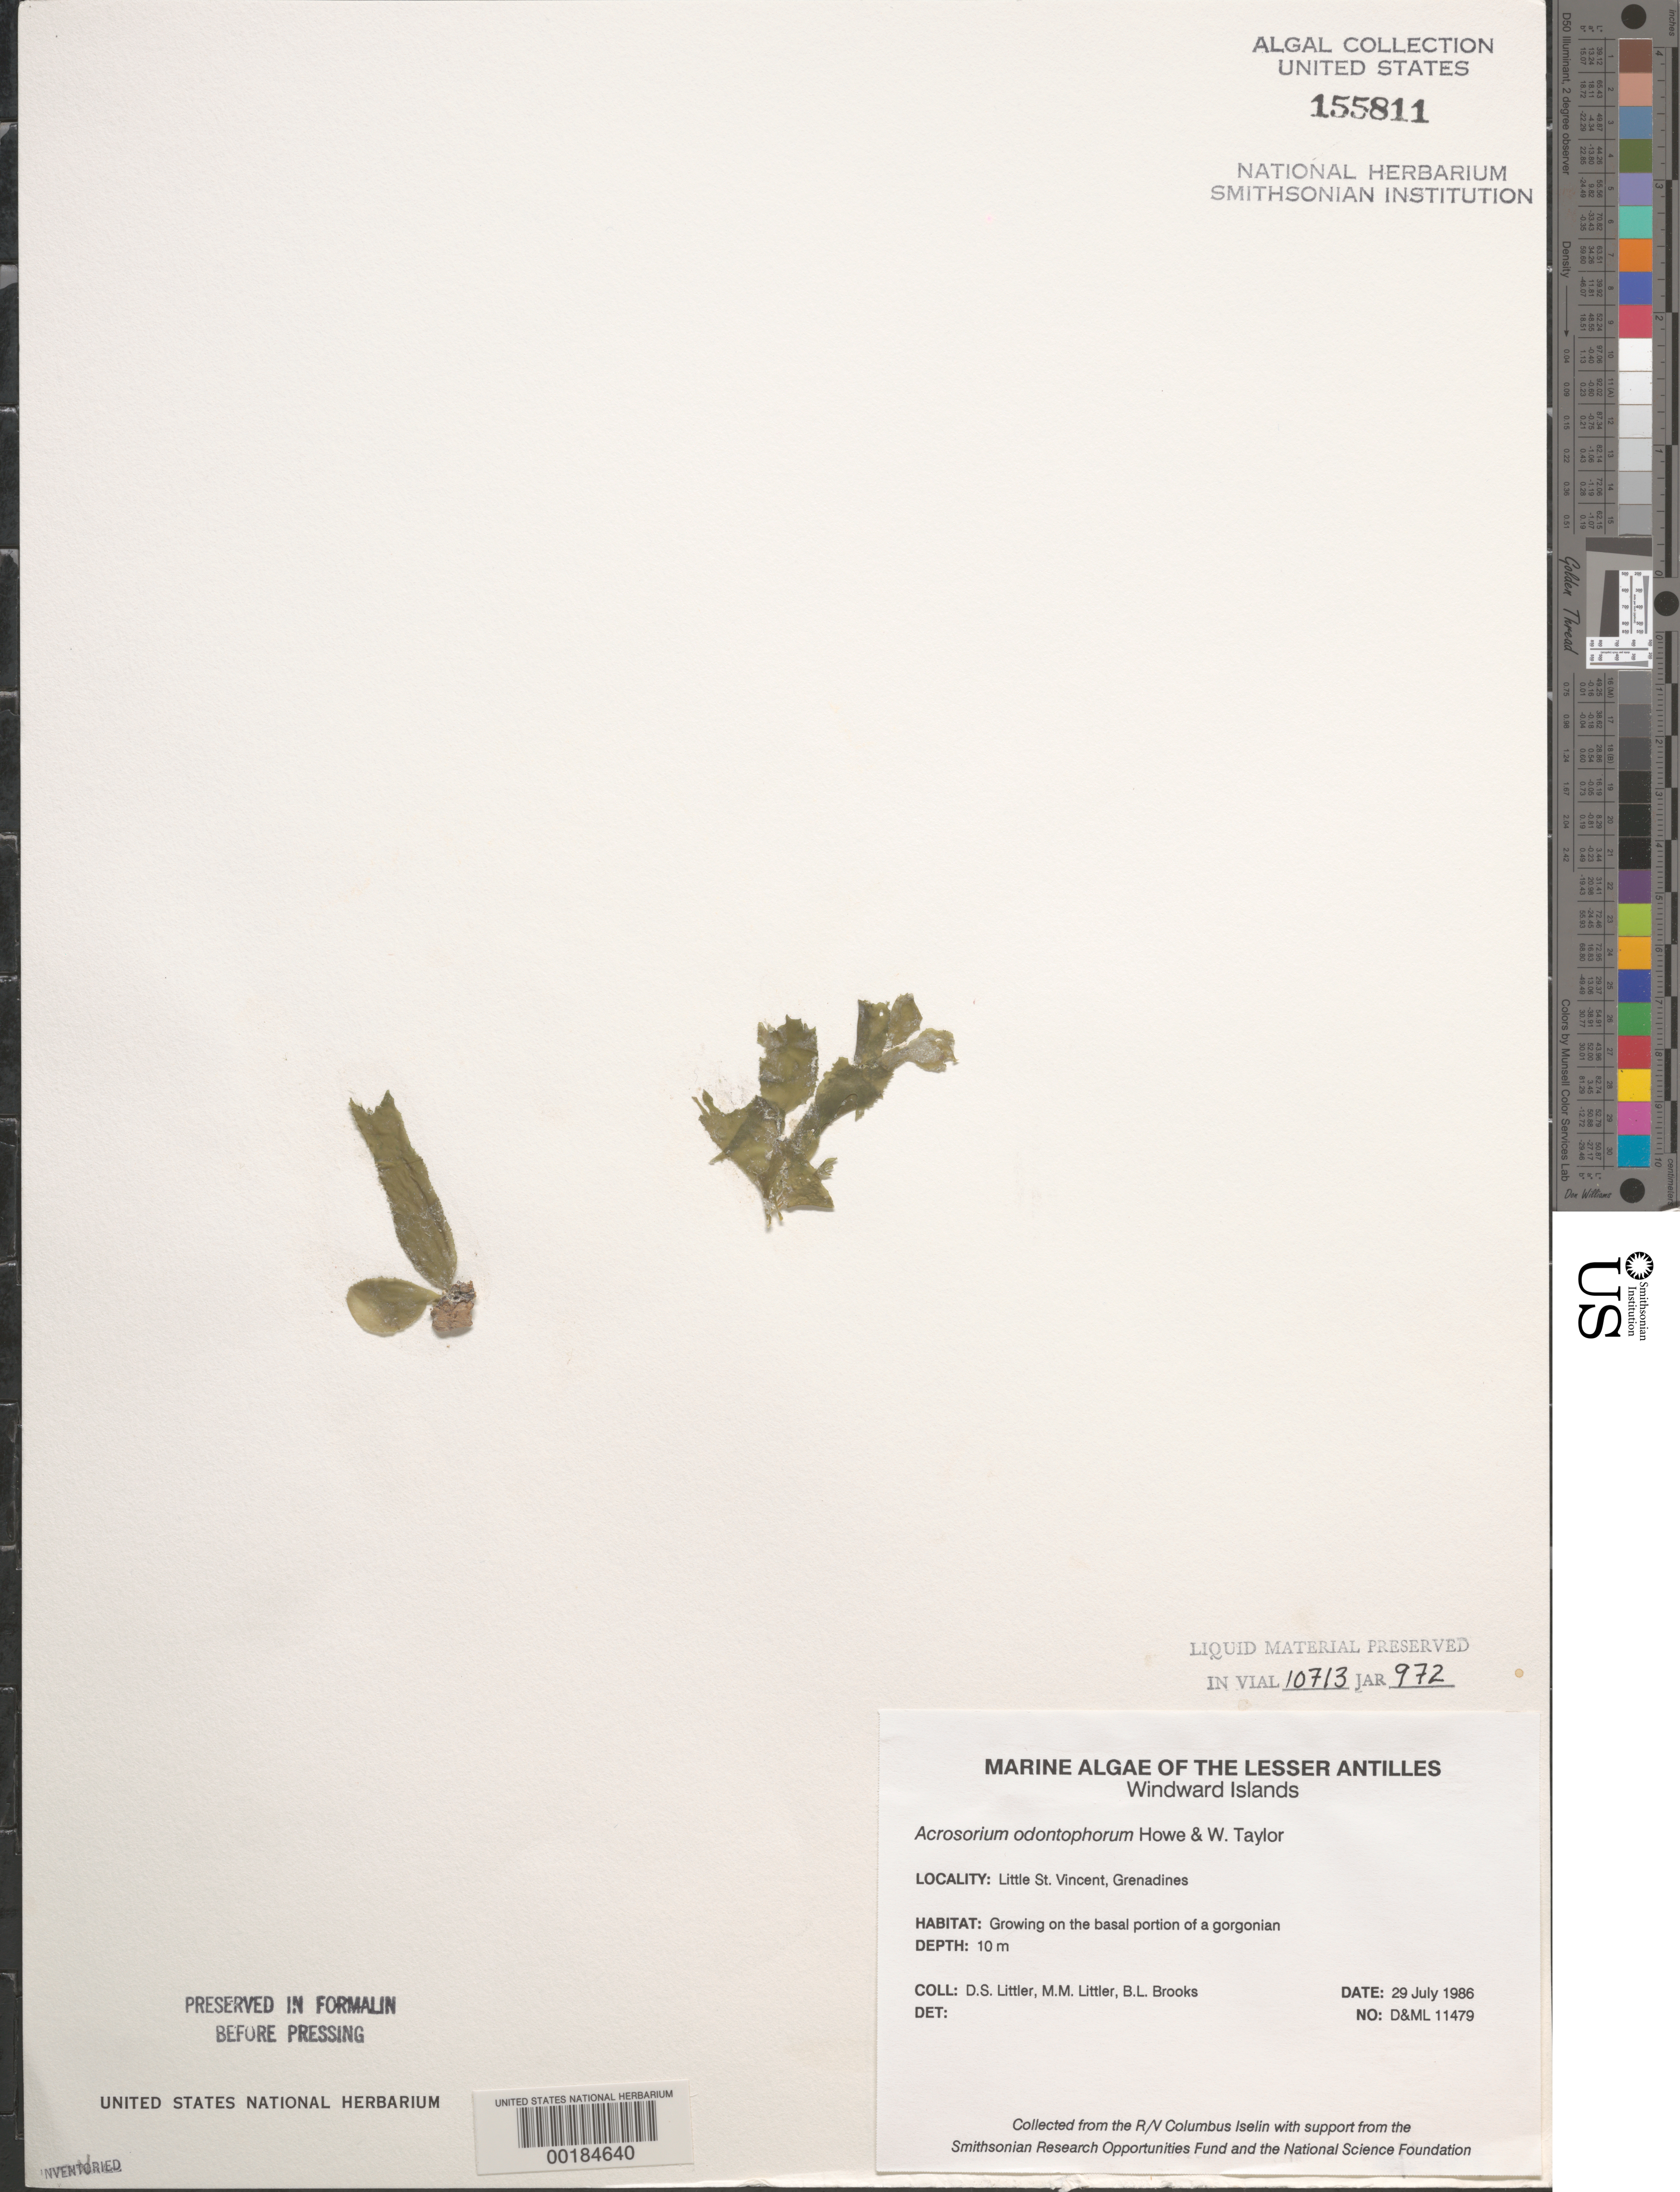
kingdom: Plantae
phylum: Rhodophyta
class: Florideophyceae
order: Ceramiales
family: Delesseriaceae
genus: Acrosorium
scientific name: Acrosorium odontophorum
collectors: D. S. Littler, M. M. Littler & B. Brooks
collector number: D&ML 11479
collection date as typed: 29 Jul 1986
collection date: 1986-07-29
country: St. Vincent - Grenadines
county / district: Grenadines Parish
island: Little Saint Vincent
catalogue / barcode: US 155811